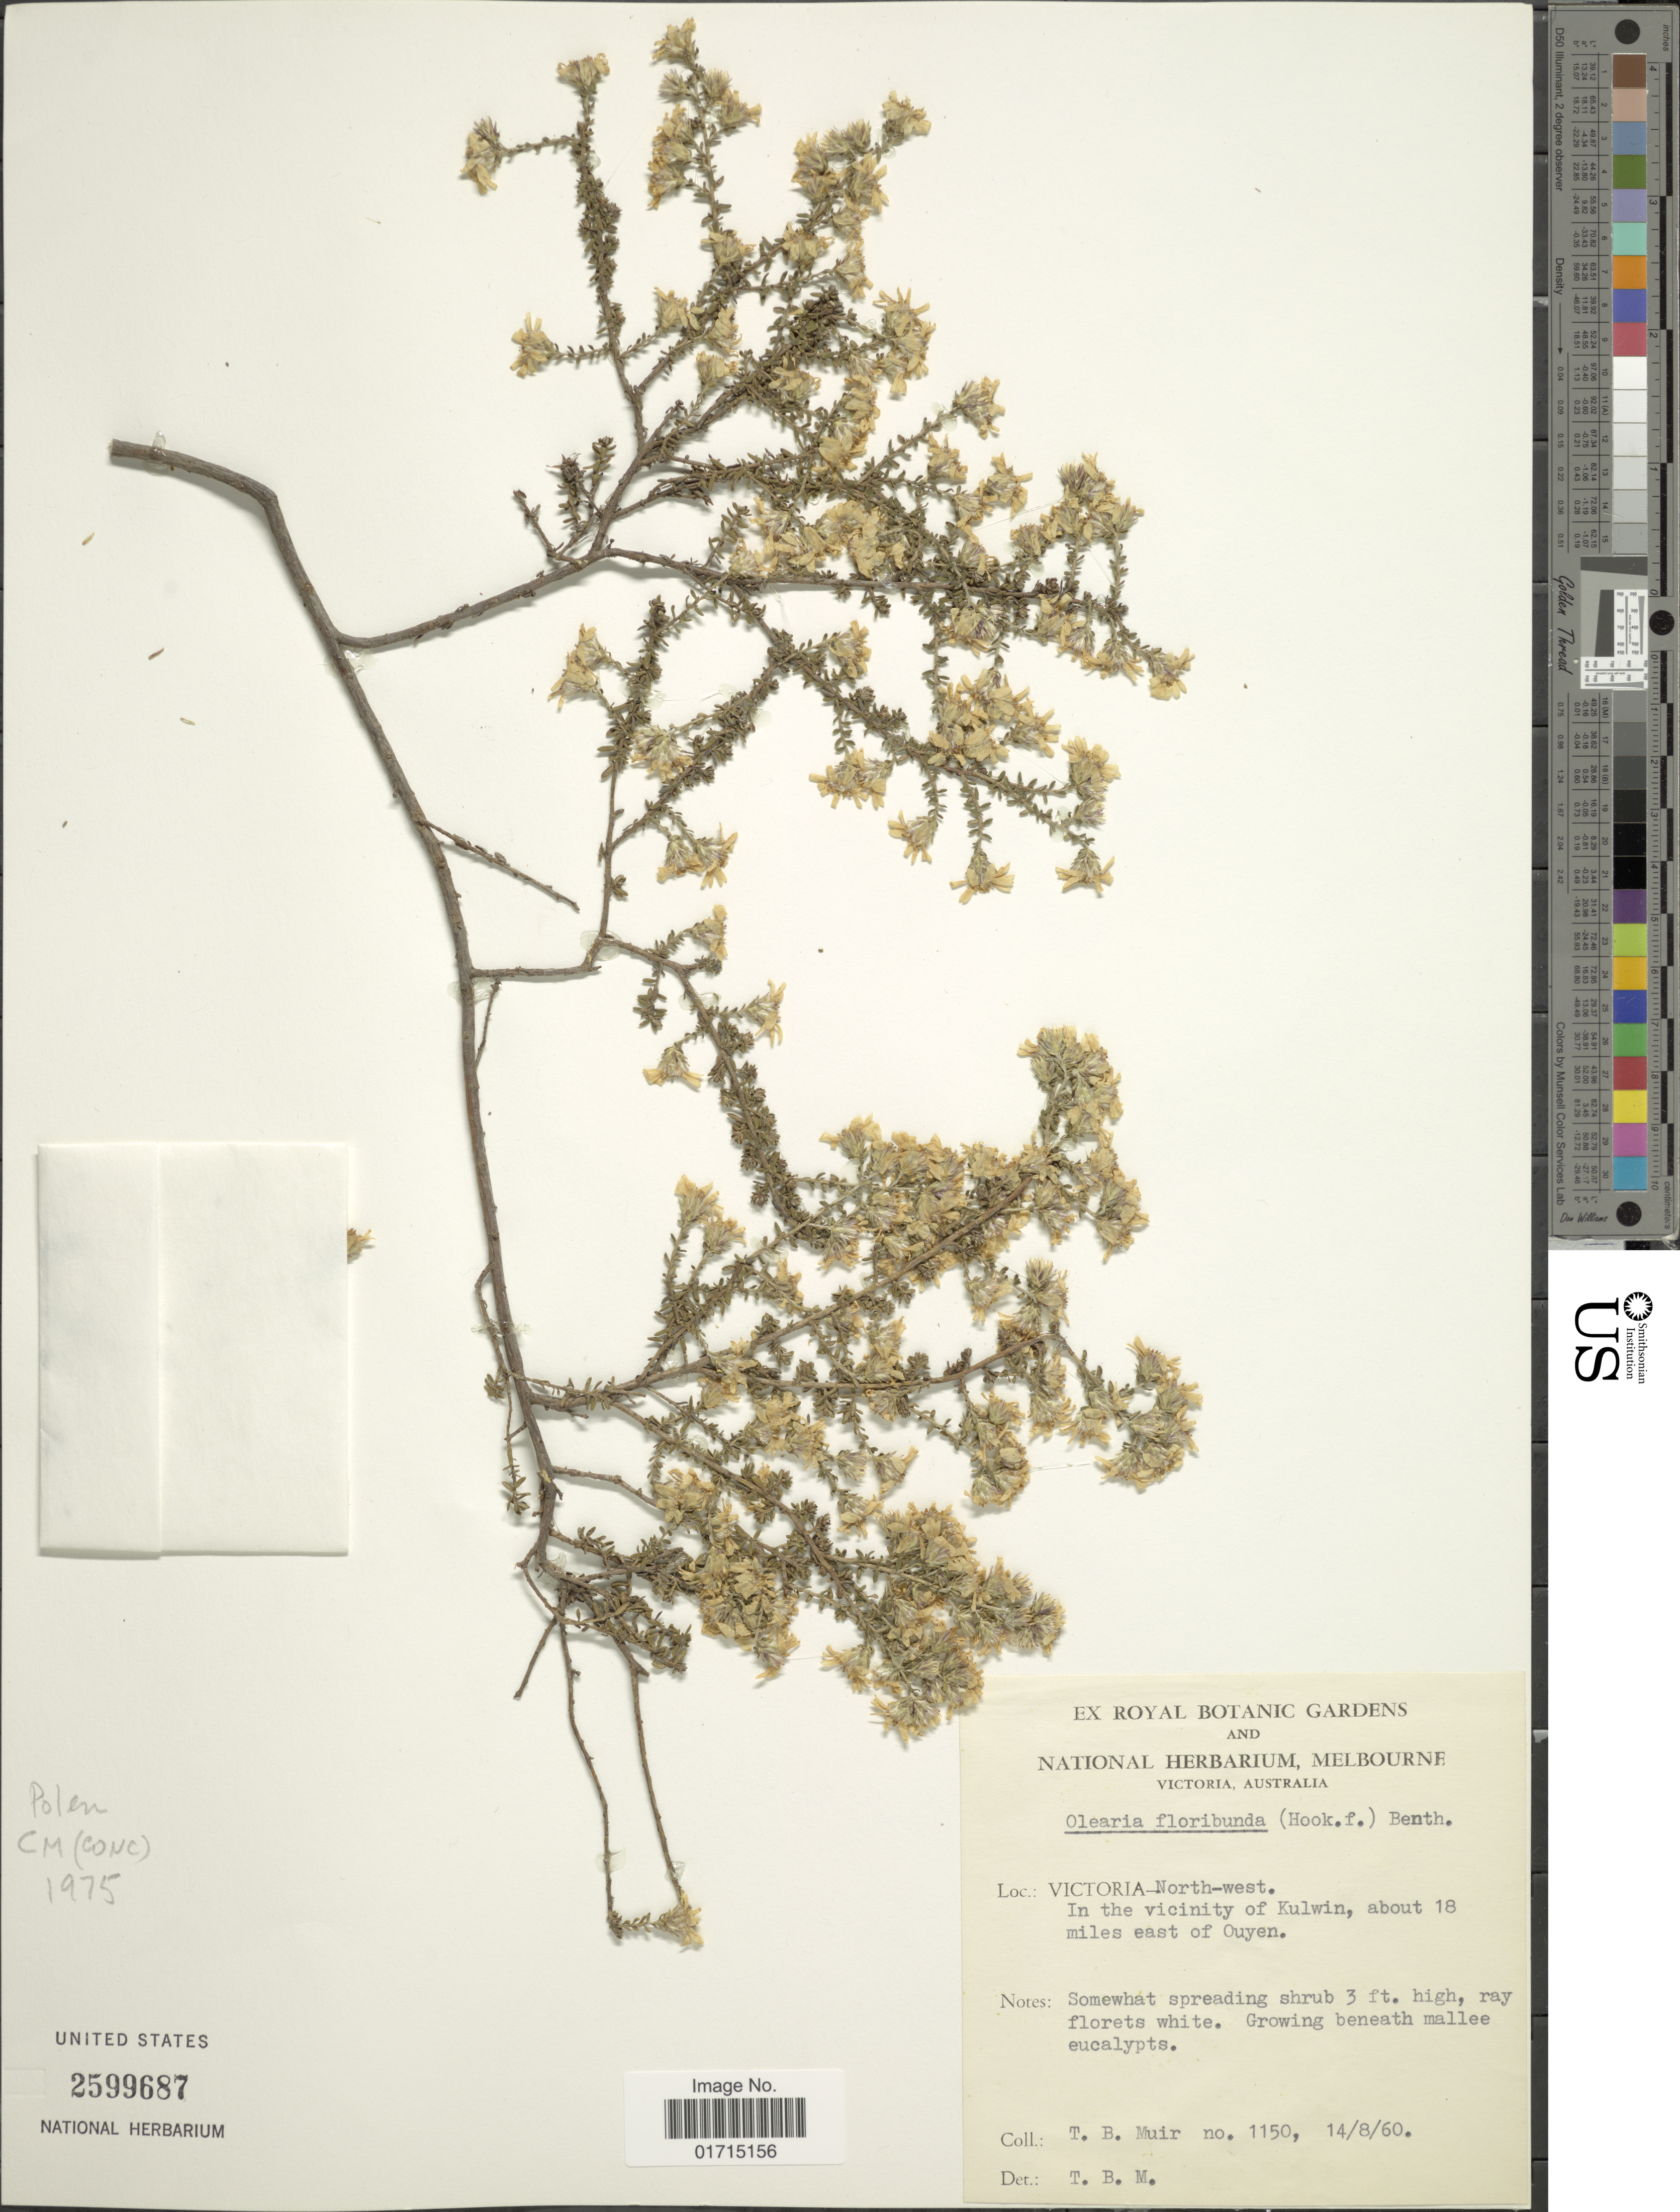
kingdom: Plantae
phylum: Tracheophyta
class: Magnoliopsida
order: Asterales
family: Asteraceae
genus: Olearia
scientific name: Olearia floribunda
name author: (Hook. f.) Benth.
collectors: T. Muir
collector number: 1150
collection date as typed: Transcribed d/m/y: 14/8/60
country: Australia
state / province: Victoria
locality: Victoria-North-west. in the vicinity of Kulwin, about 18 miles east of Ouyen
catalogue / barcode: US 2599687